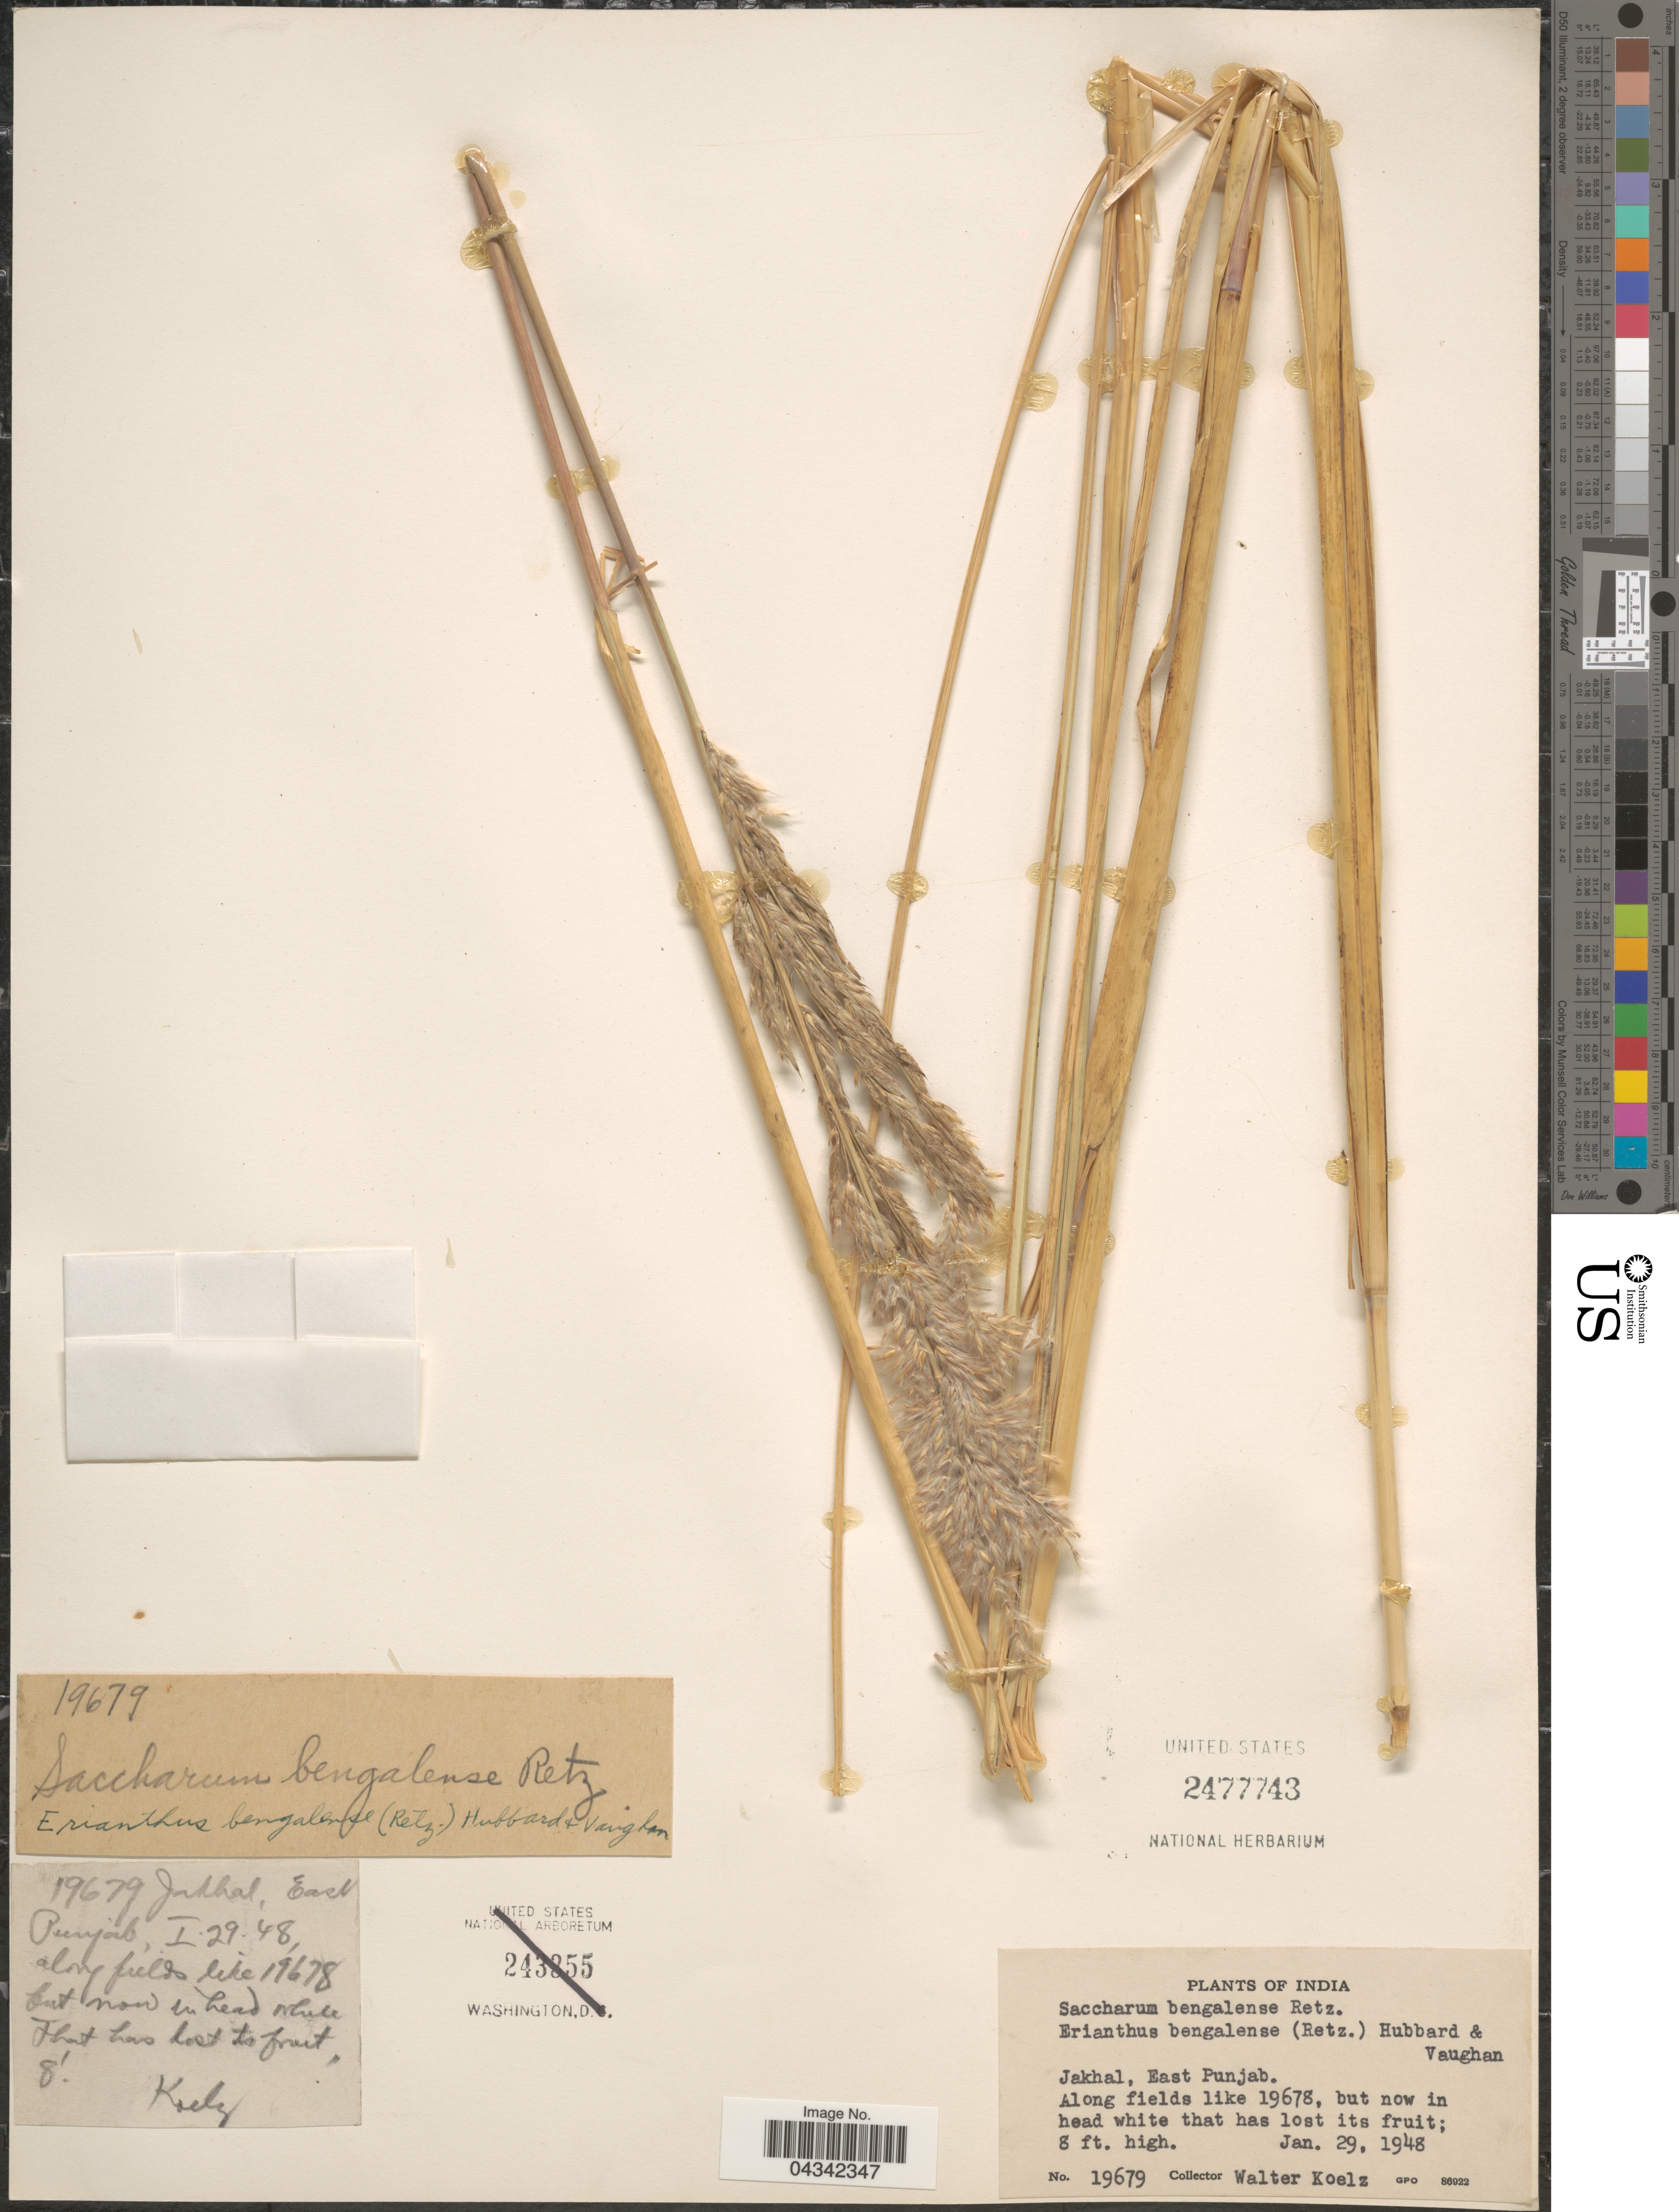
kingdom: Plantae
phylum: Tracheophyta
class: Liliopsida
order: Poales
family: Poaceae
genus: Tripidium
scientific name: Tripidium bengalense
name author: (Retz.) H. Scholz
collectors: W. N. Koelz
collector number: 19679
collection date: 1948-01-29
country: India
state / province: Rajasthan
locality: Jakhal, East Punjab. Along fields like 19678.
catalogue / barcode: US 2477743